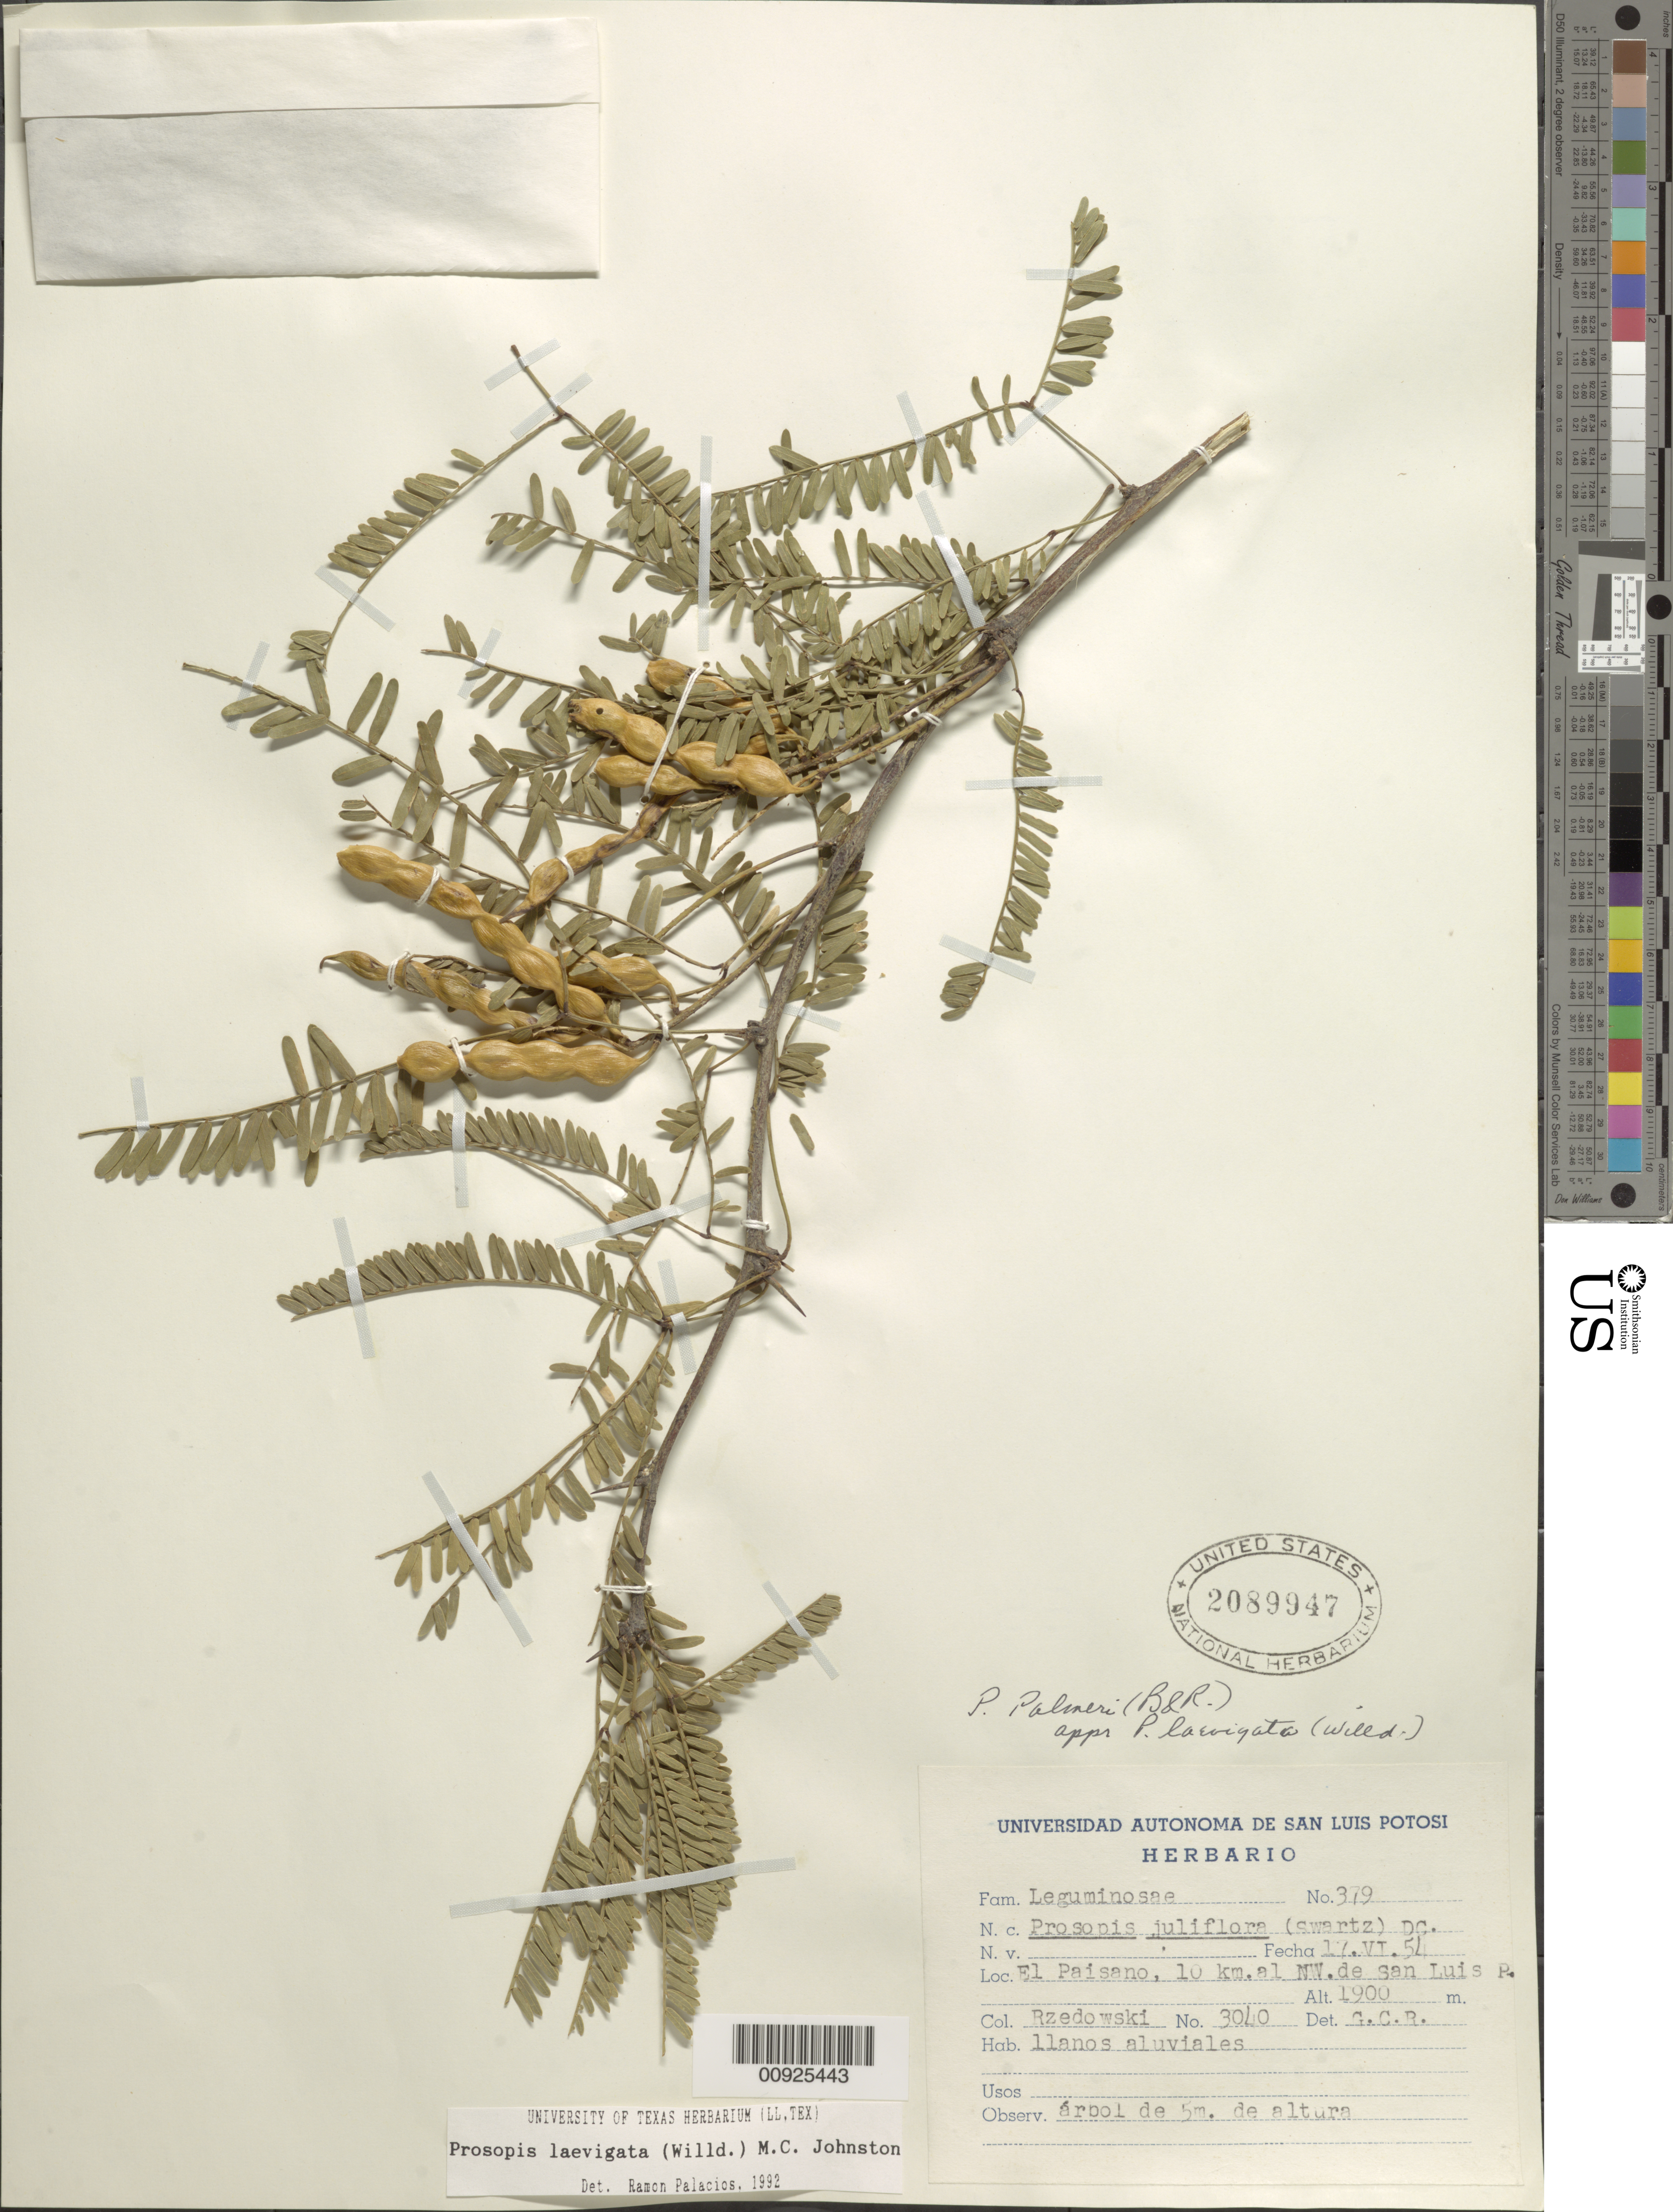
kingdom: Plantae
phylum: Tracheophyta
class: Magnoliopsida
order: Fabales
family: Fabaceae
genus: Neltuma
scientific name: Neltuma laevigata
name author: (Humb. & Bonpl. ex Willd.) Britton & Rose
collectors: J. Rzedowski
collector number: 3040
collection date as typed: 17 Jun 1954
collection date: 1954-06-17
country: Mexico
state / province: San Luis Potosí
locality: El Paisano, 10 km. al NW de San Luis Potosí.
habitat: Llanos aluviales.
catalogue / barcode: US 2089947